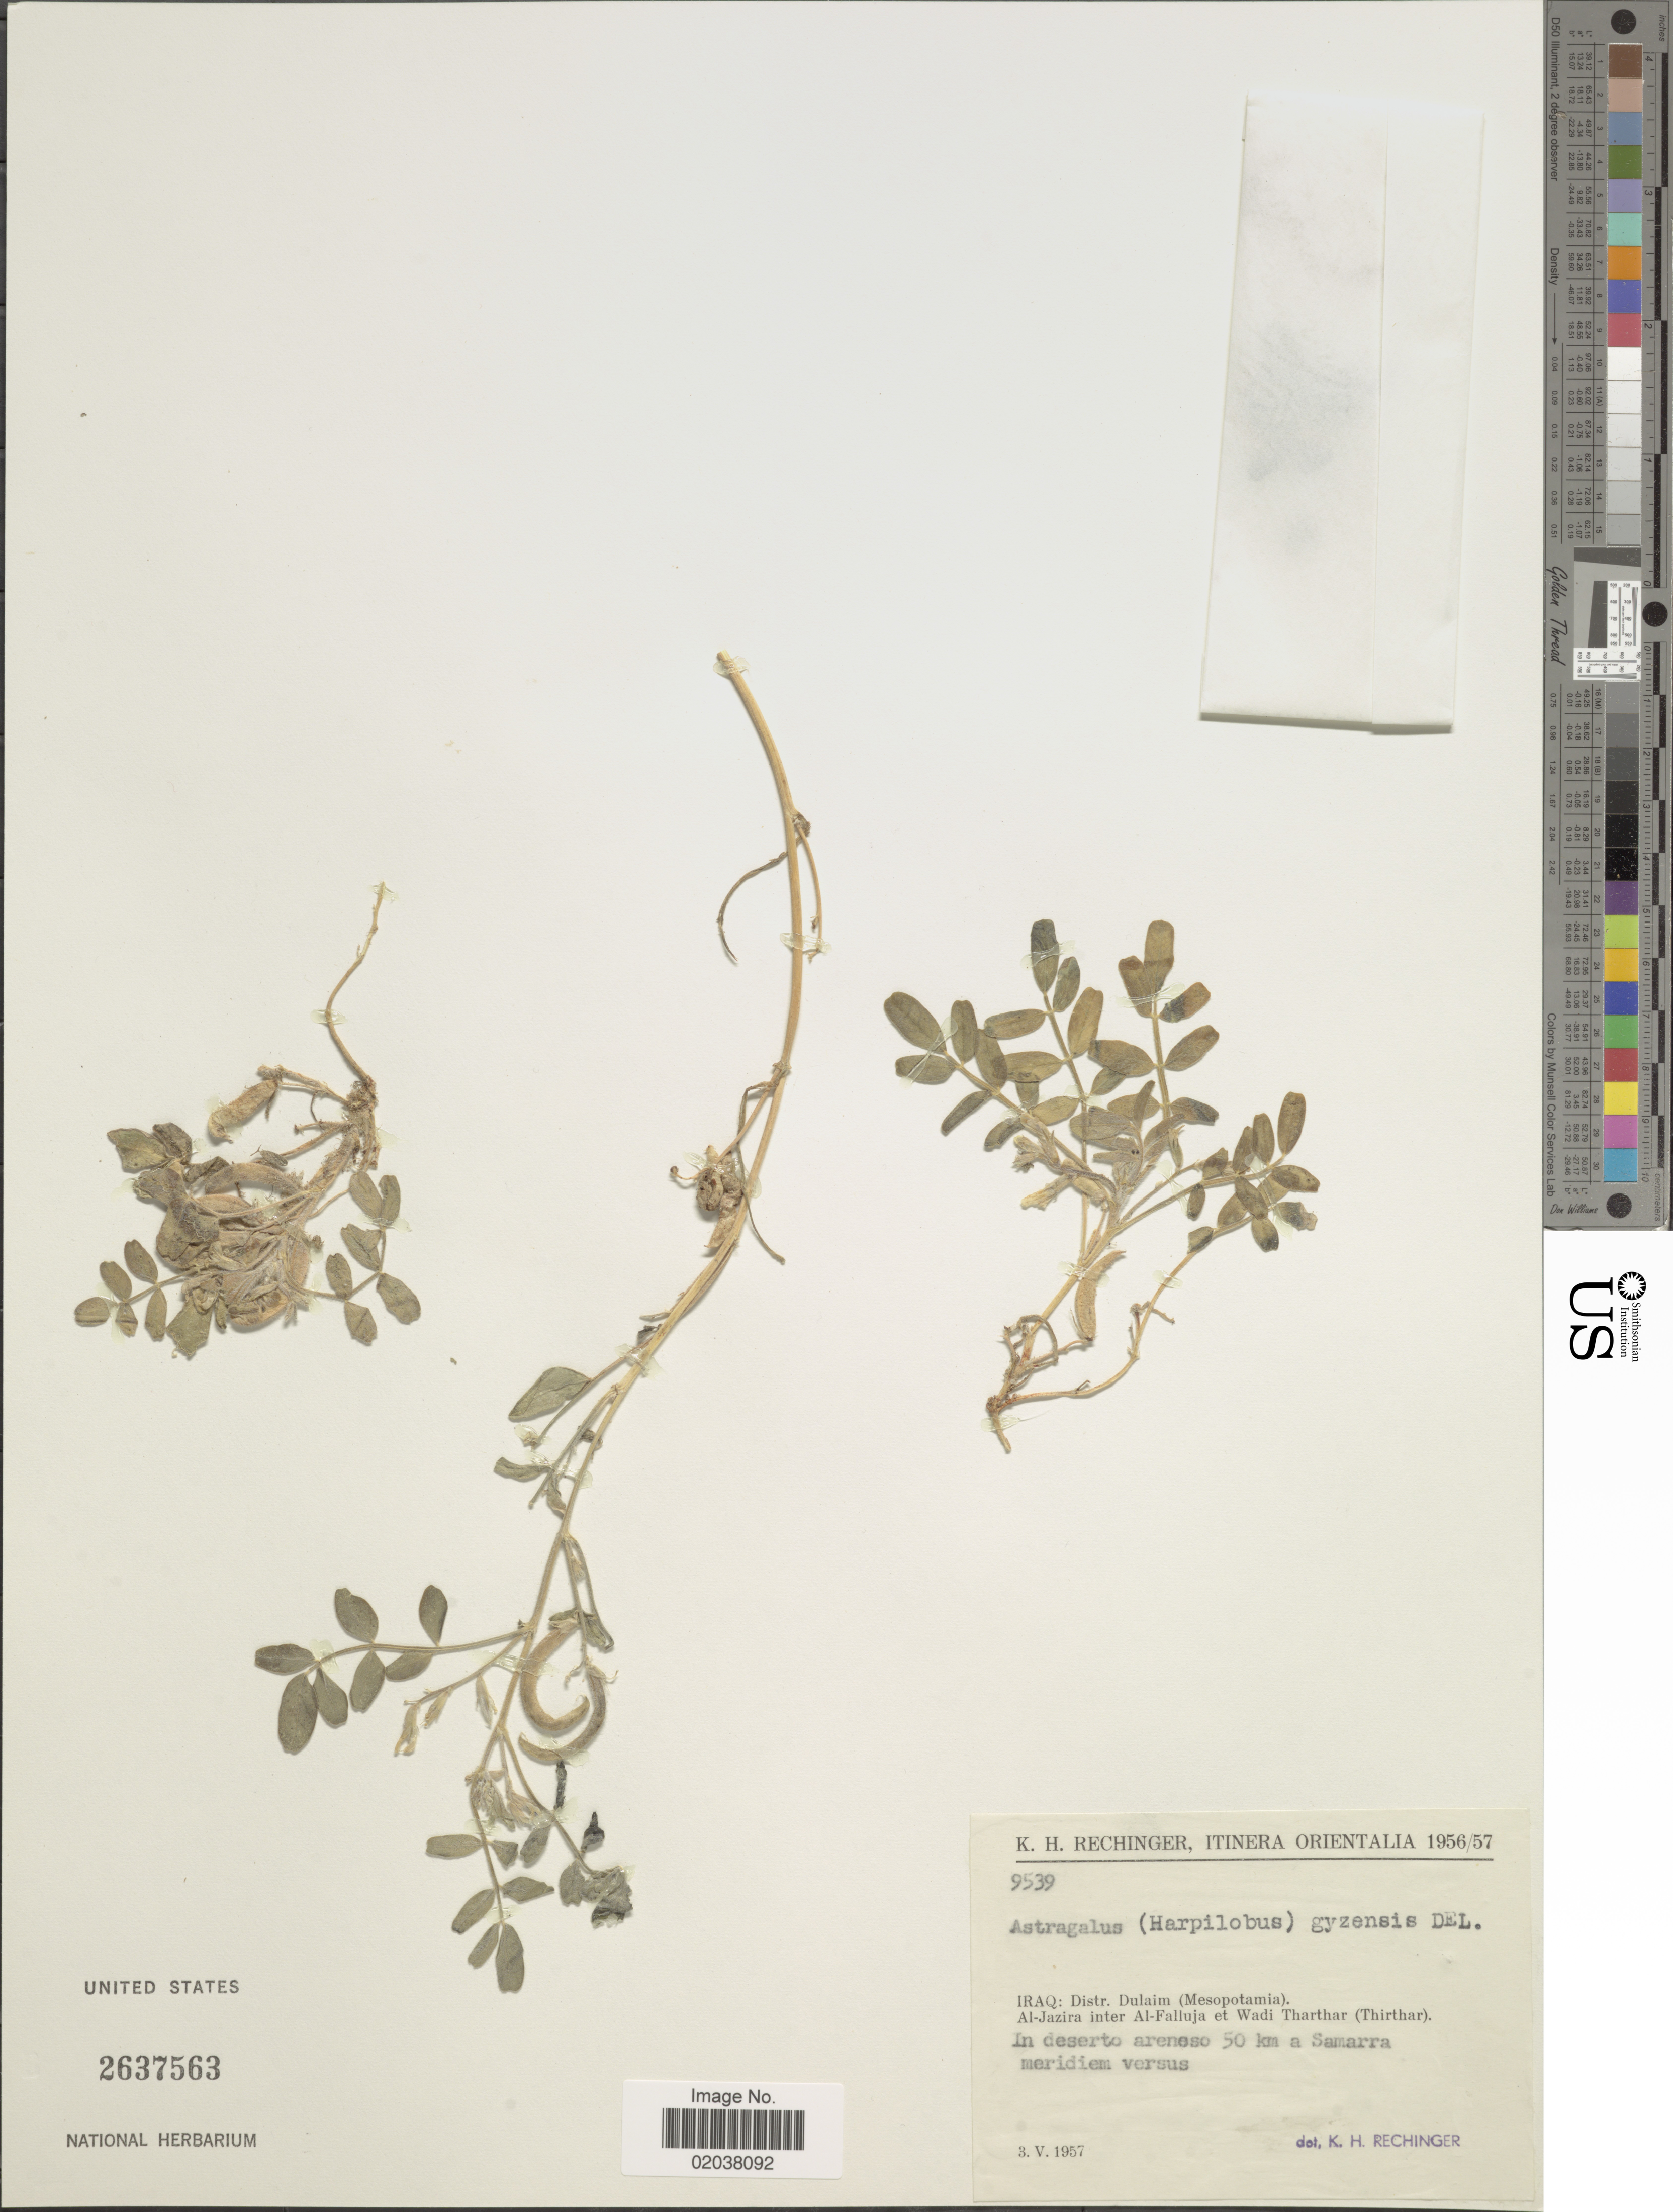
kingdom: Plantae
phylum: Tracheophyta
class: Magnoliopsida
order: Fabales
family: Fabaceae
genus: Astragalus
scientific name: Astragalus gyzensis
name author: Delile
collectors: K. H. Rechinger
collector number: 9539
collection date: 1957-05-03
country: Iraq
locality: Itinera Orientalia, distr. Dulaim (Mesopotamia), Al-Jazira inter Al-Falluja et Wadi Tharthar (Thirthar), in deserto areneso 50 km a Samarra meridiem verus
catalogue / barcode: US 2637563